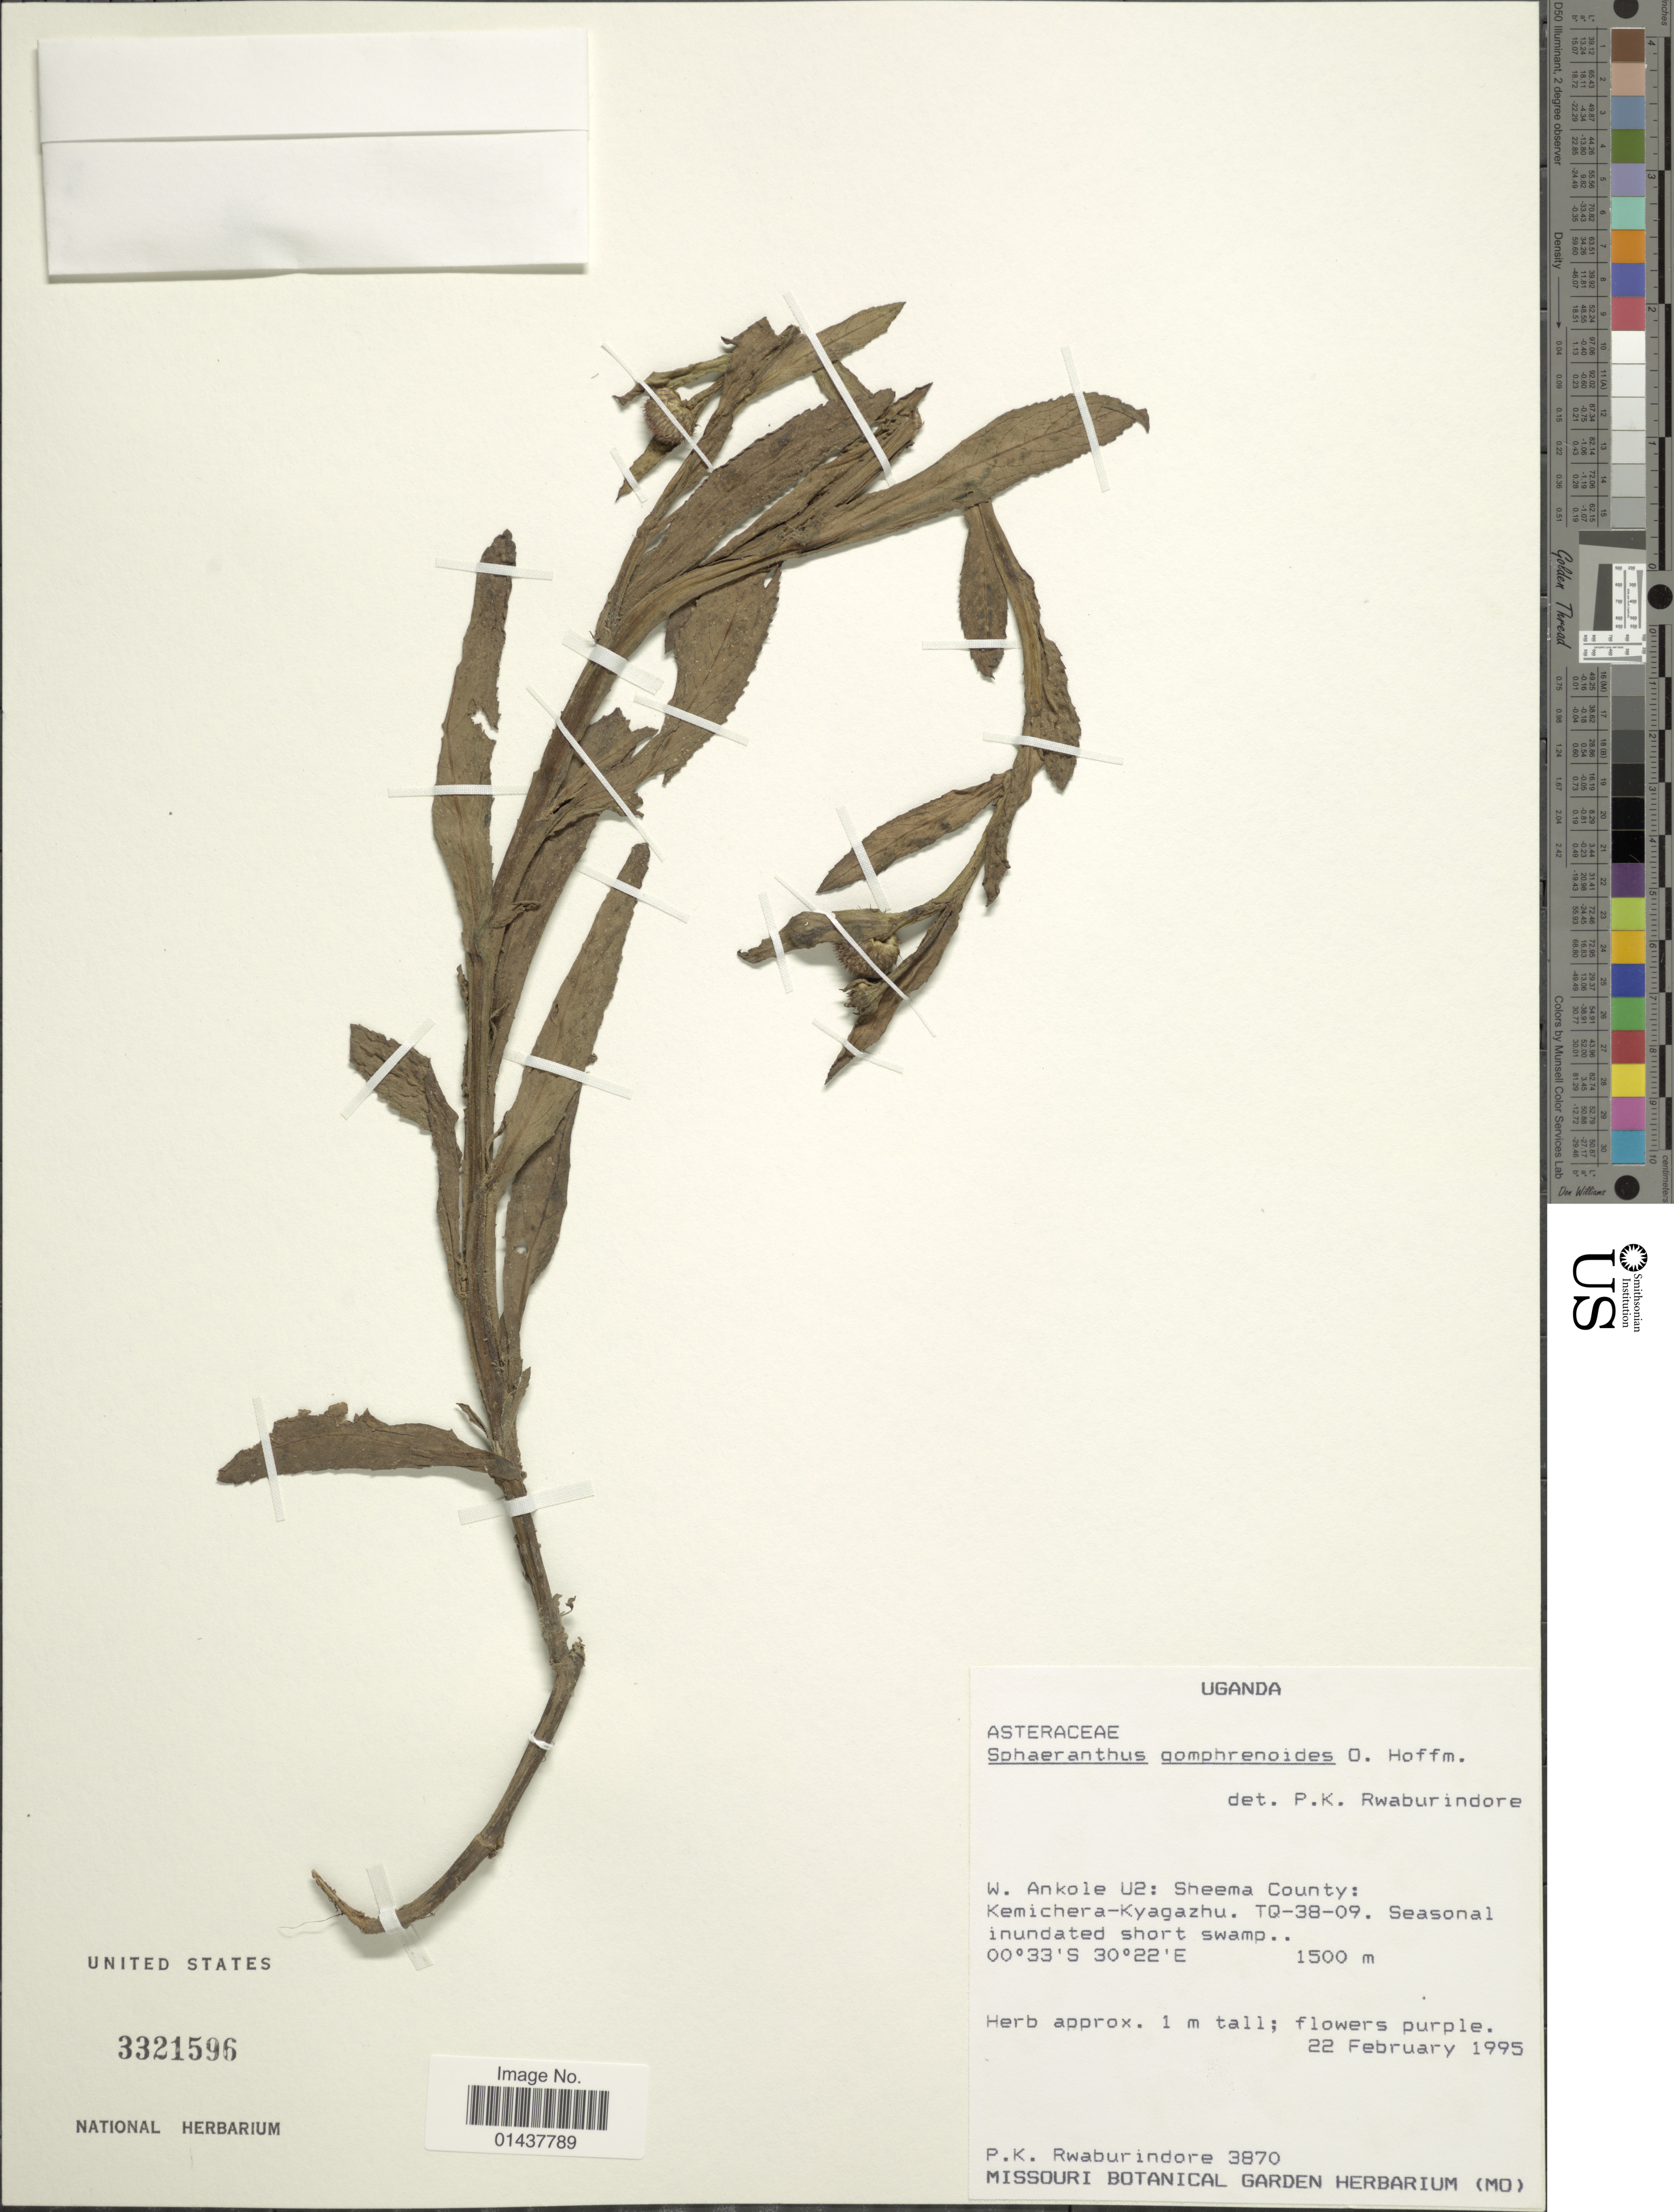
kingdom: Plantae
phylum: Tracheophyta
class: Magnoliopsida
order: Asterales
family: Asteraceae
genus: Sphaeranthus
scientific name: Sphaeranthus gomphrenoides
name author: O. Hoffm.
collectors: P. Rwaburindore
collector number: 3870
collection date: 1995-02-22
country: Uganda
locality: Q. Ankole U2: Sheema County: Kemichera-Kyagazu. TQ-38-09. Seasonal inundated short swamp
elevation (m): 1500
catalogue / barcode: US 3321596